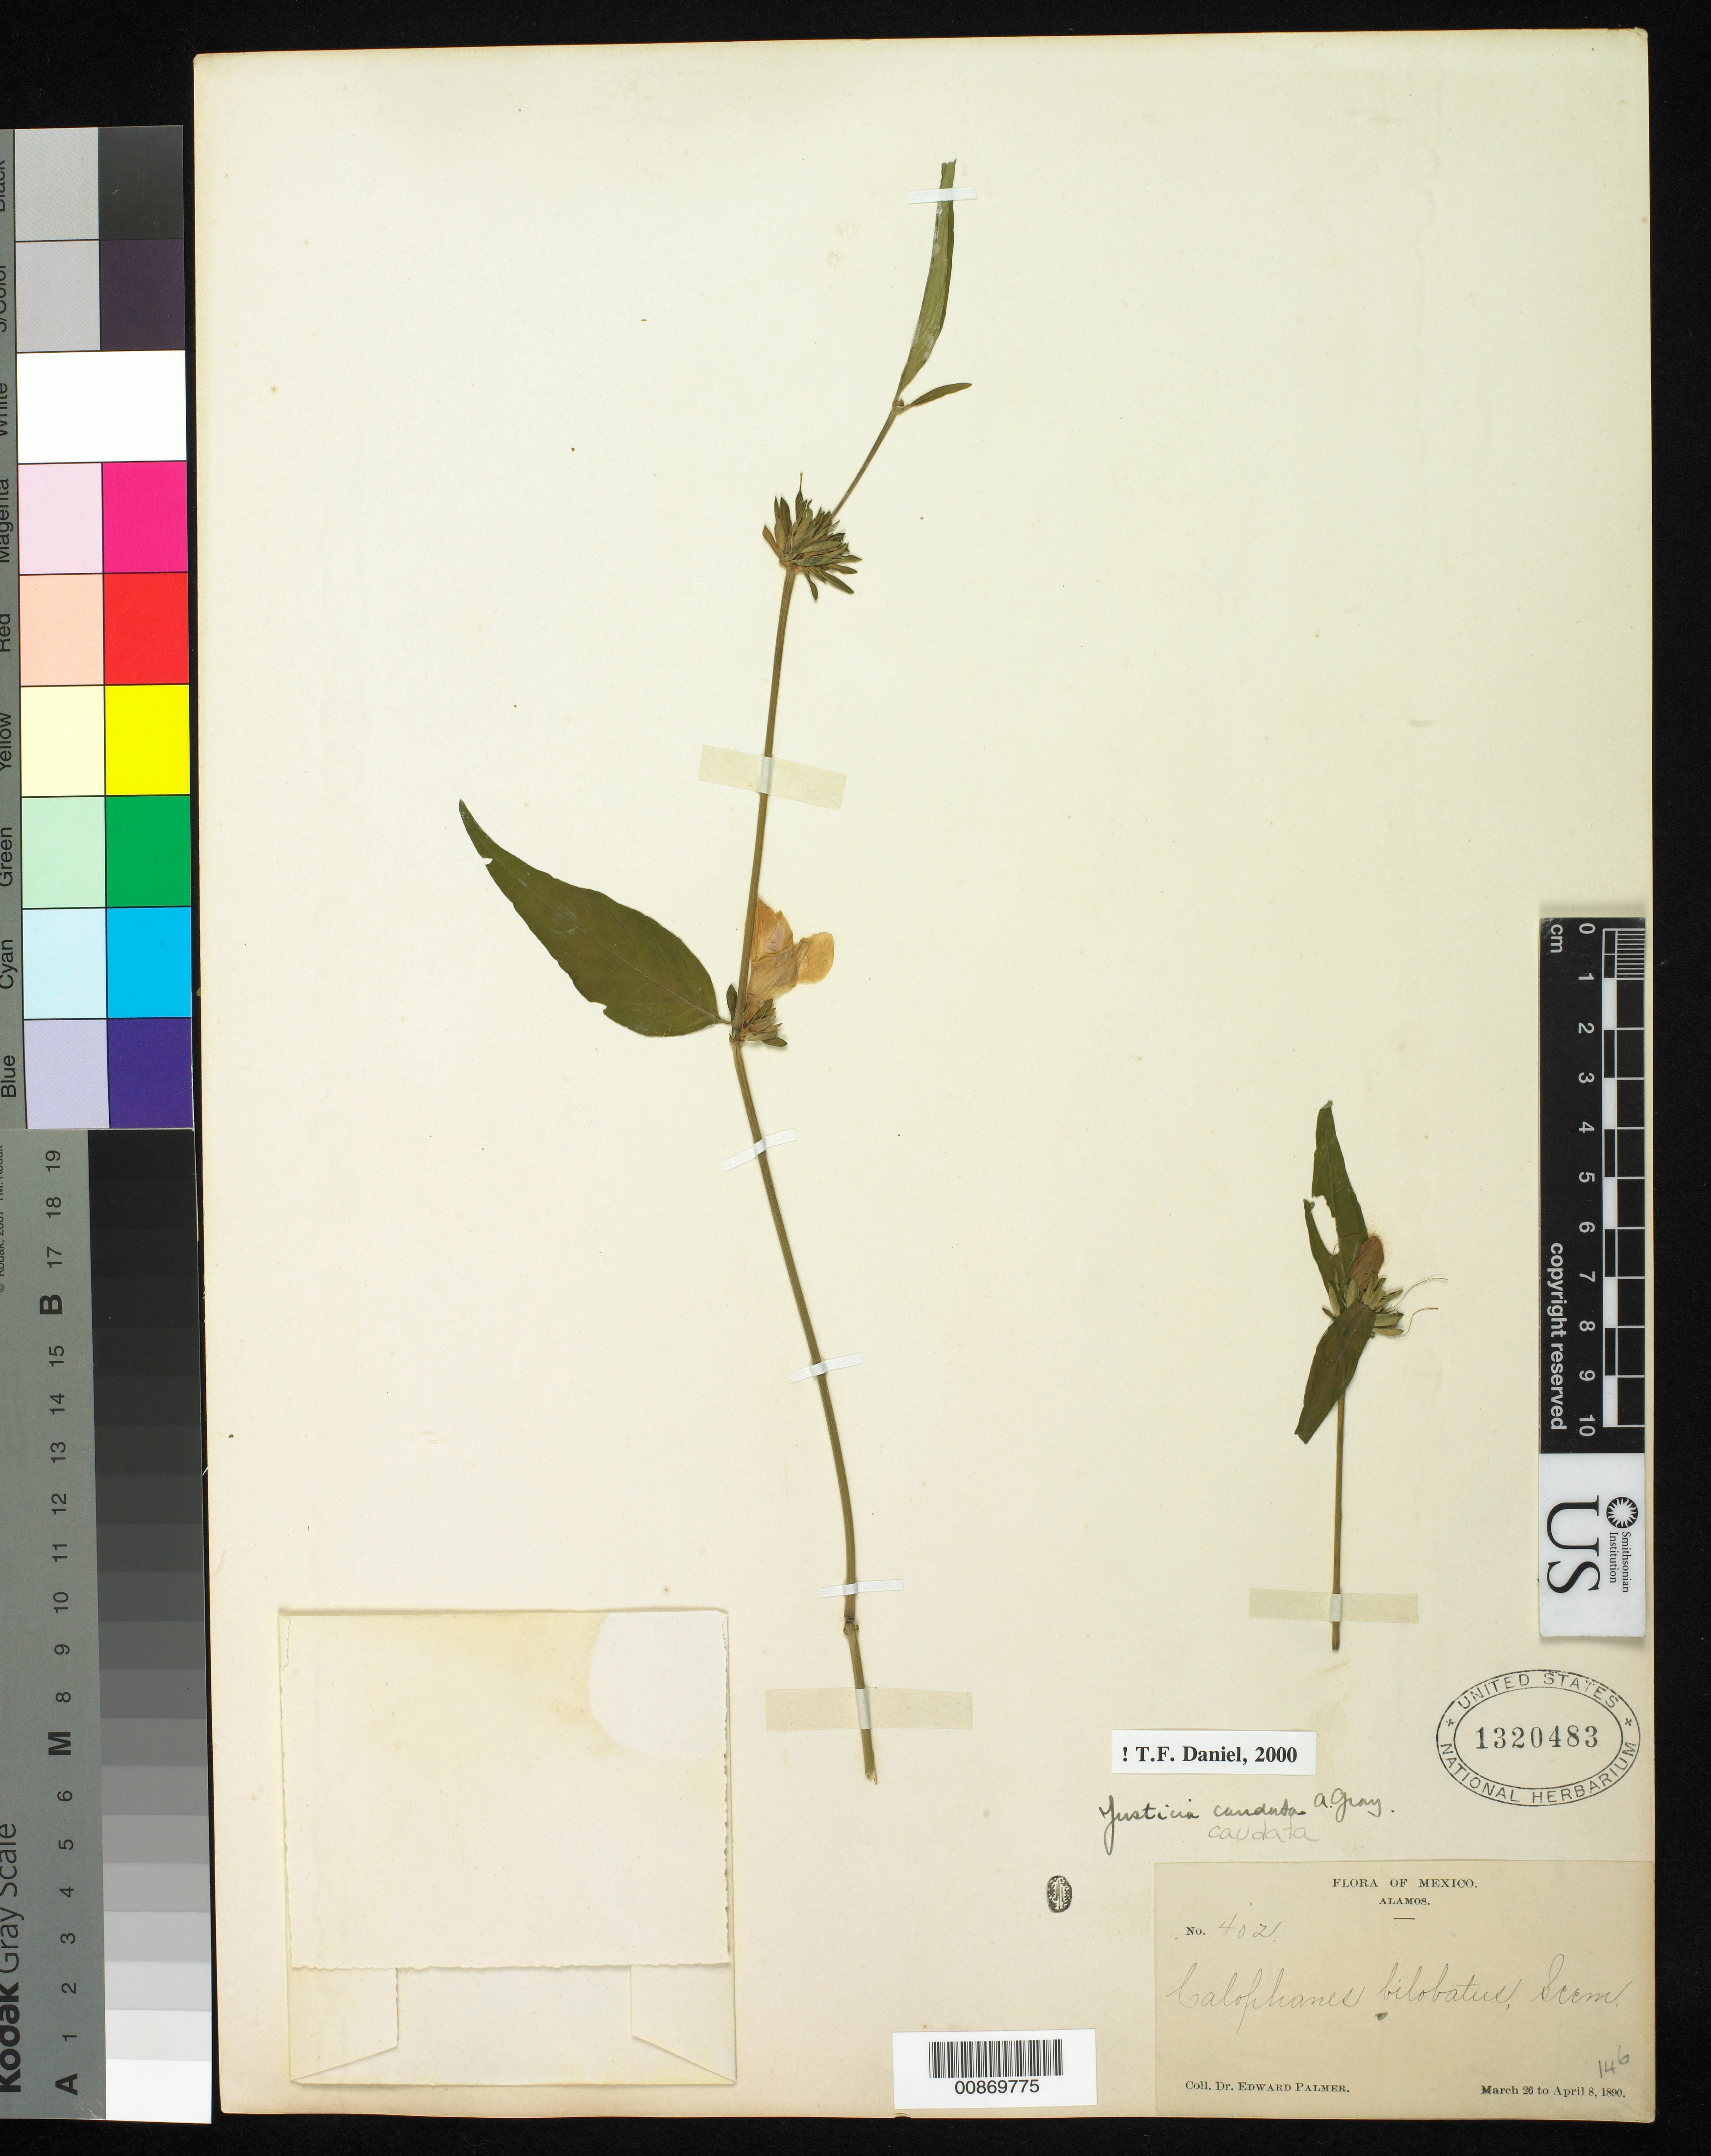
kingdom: Plantae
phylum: Tracheophyta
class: Magnoliopsida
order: Lamiales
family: Acanthaceae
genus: Justicia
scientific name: Justicia caudata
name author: A. Gray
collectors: E. Palmer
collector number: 402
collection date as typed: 26 Mar 1890 to 08 Apr 1890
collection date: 1890-03-26/1890-04-08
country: Mexico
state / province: Sonora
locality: Alamos, Sonora.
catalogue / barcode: US 1320483